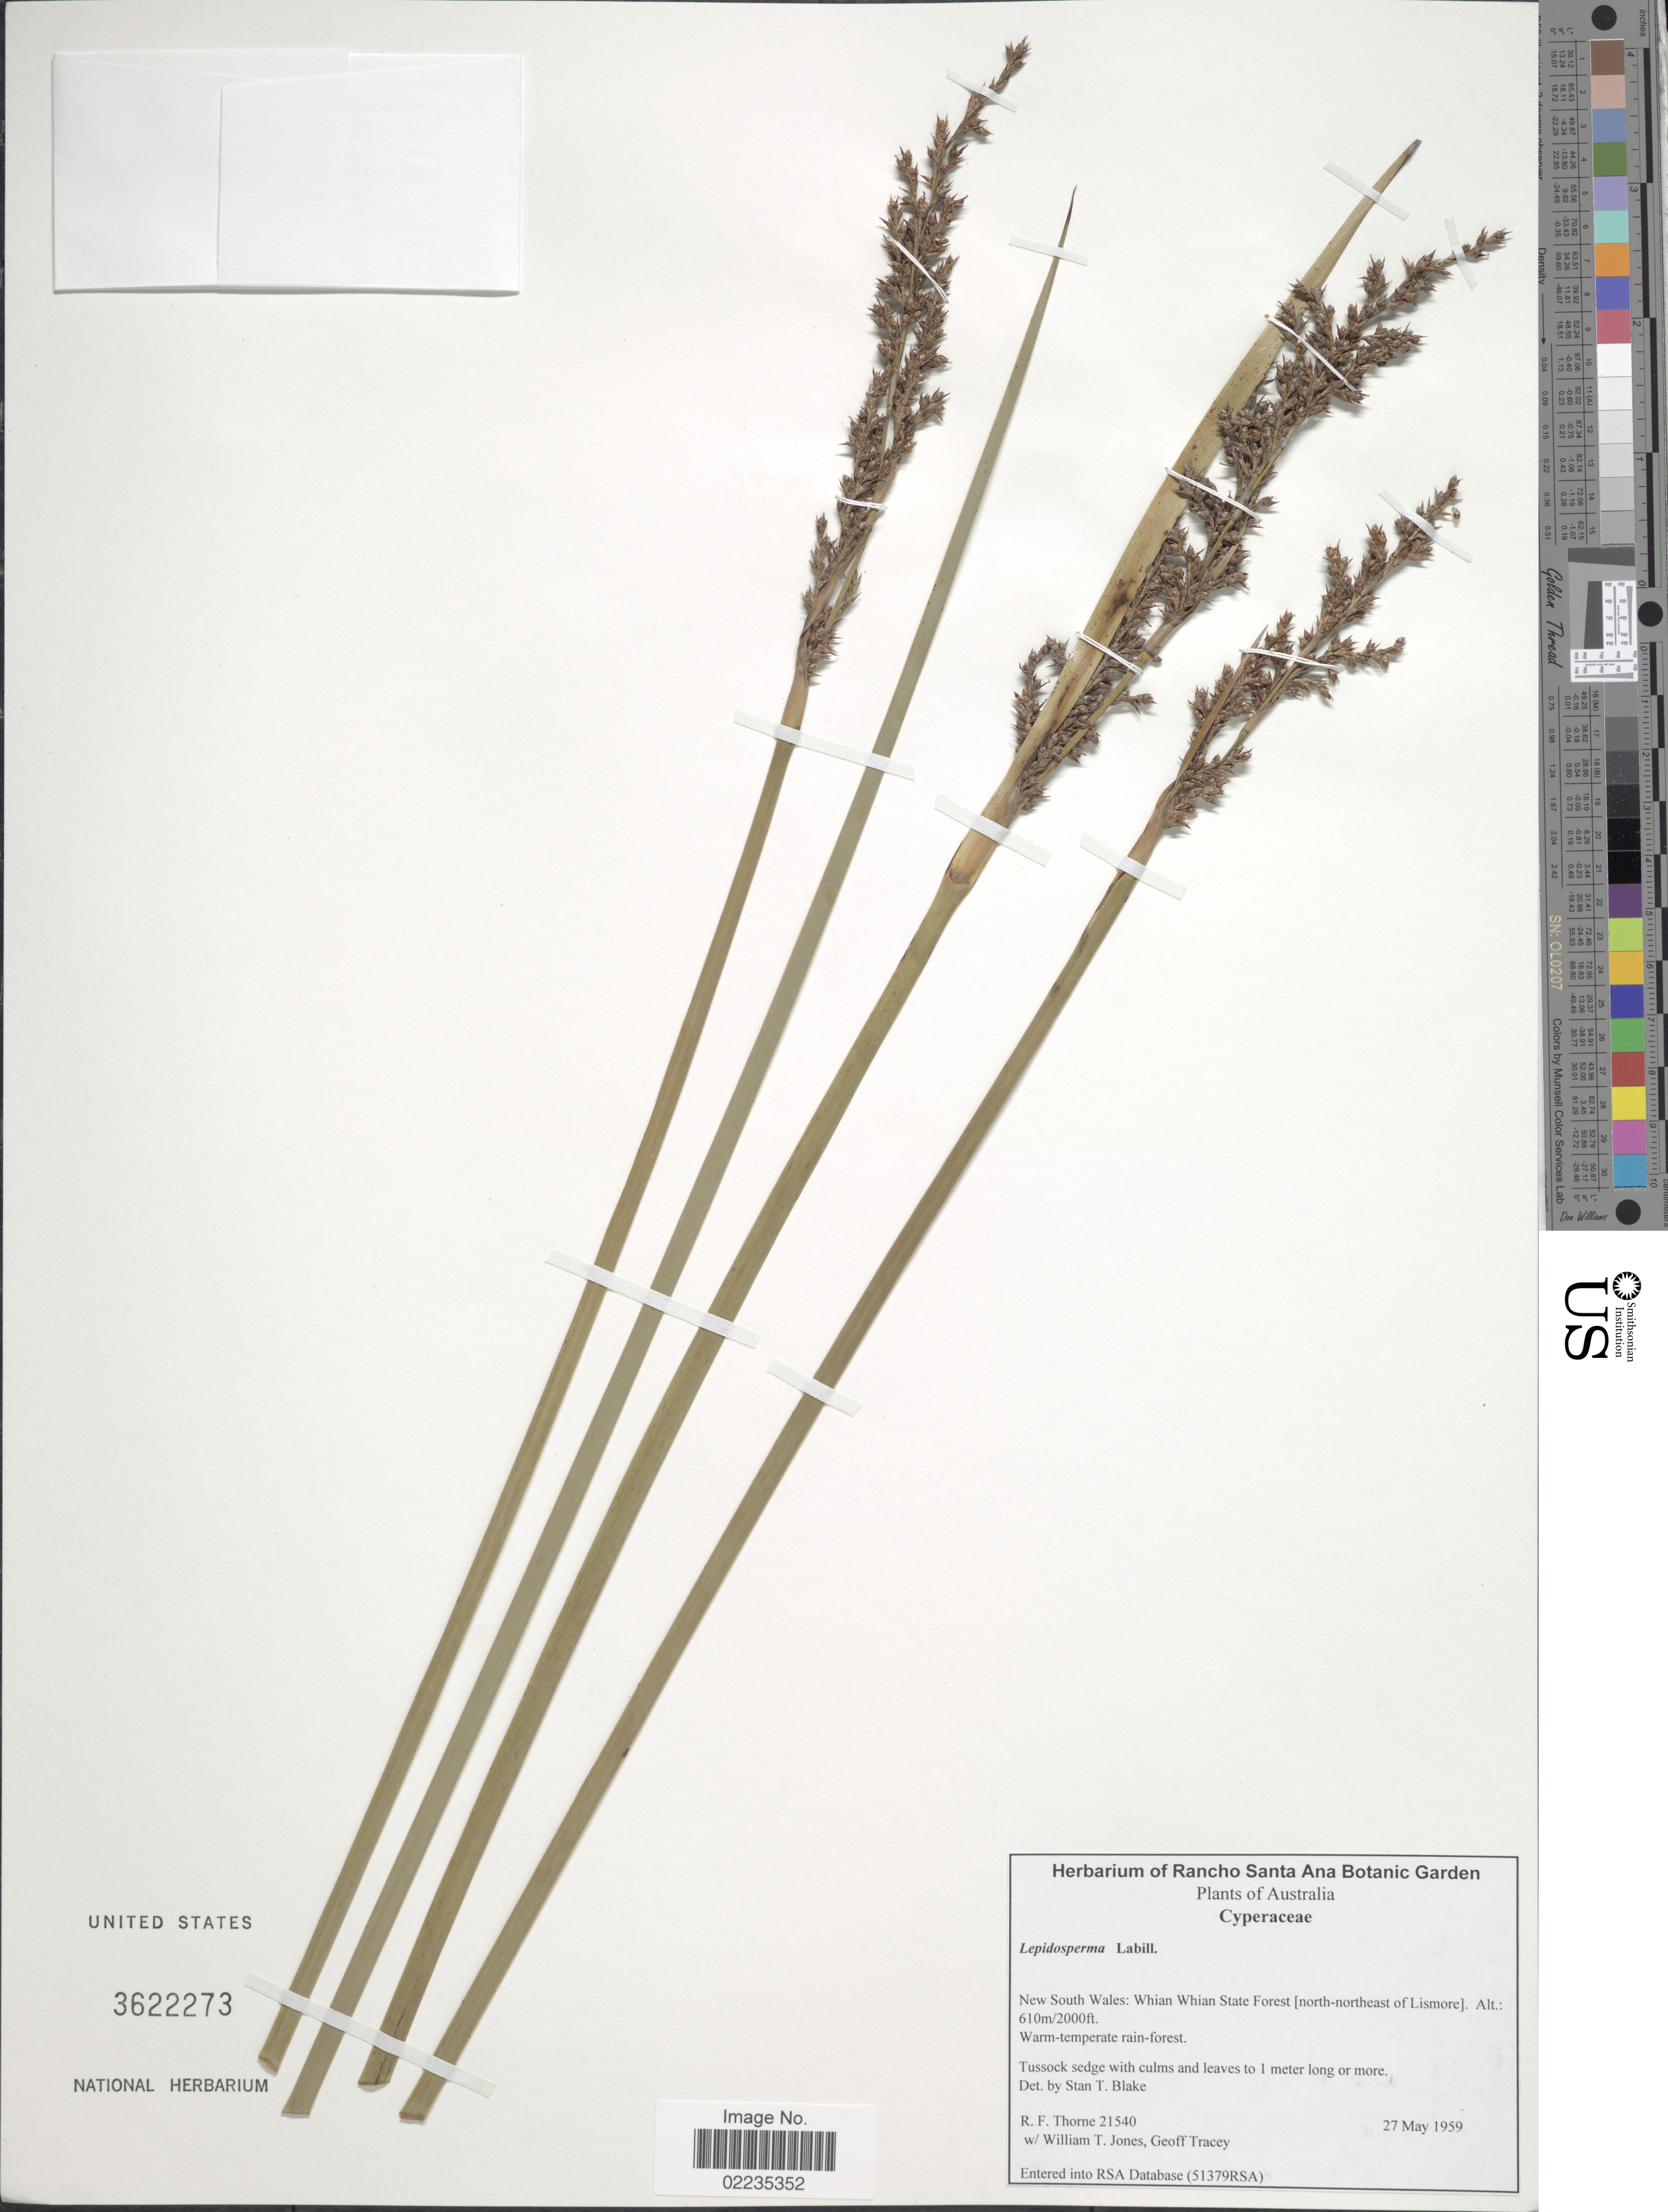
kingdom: Plantae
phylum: Tracheophyta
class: Liliopsida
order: Poales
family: Cyperaceae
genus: Lepidosperma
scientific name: Lepidosperma sp.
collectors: R. F. Thorne, W. T. Jones & G. Tracey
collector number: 21540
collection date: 1959-05-27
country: Australia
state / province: New South Wales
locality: Whian Whian State Forest [north-northeast of Lismore]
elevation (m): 610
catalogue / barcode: US 3622273